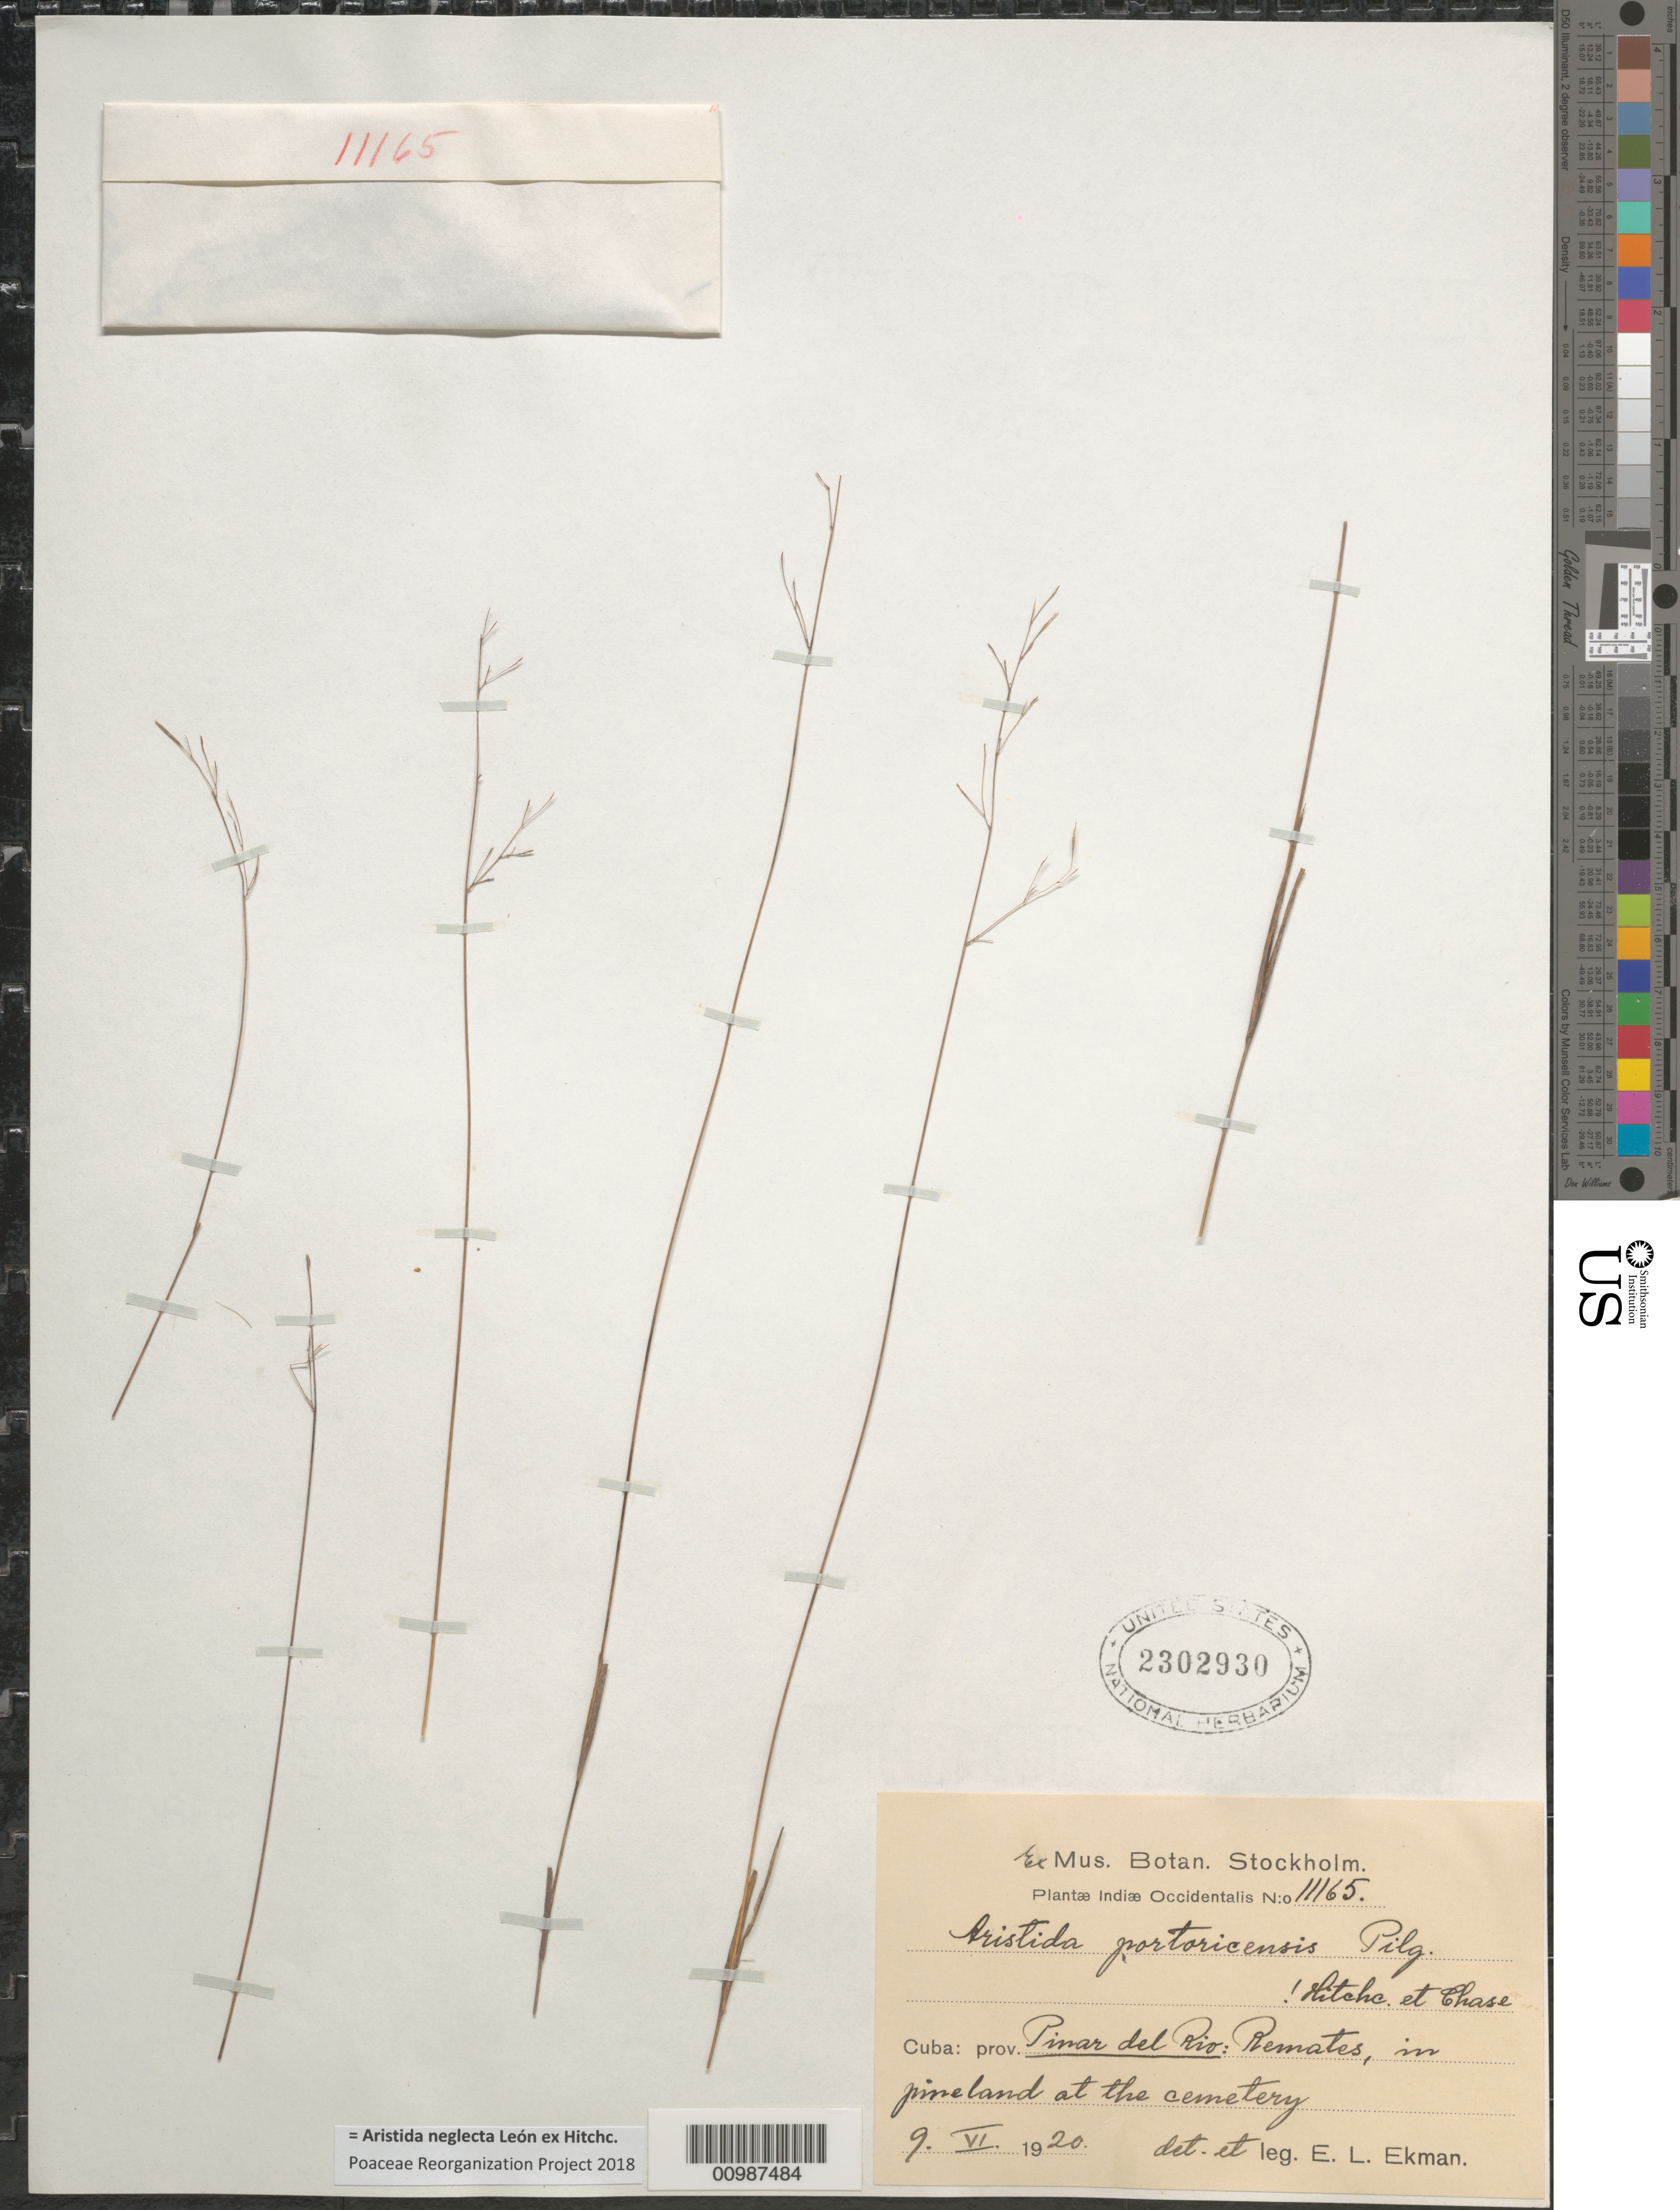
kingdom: Plantae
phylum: Tracheophyta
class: Liliopsida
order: Poales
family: Poaceae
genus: Aristida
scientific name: Aristida neglecta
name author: León ex Hitchc.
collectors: E. L. Ekman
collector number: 11165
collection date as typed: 09 Jun 1920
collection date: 1920-06-09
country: Cuba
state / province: Pinar del Rio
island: Cuba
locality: Remates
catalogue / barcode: US 2302930